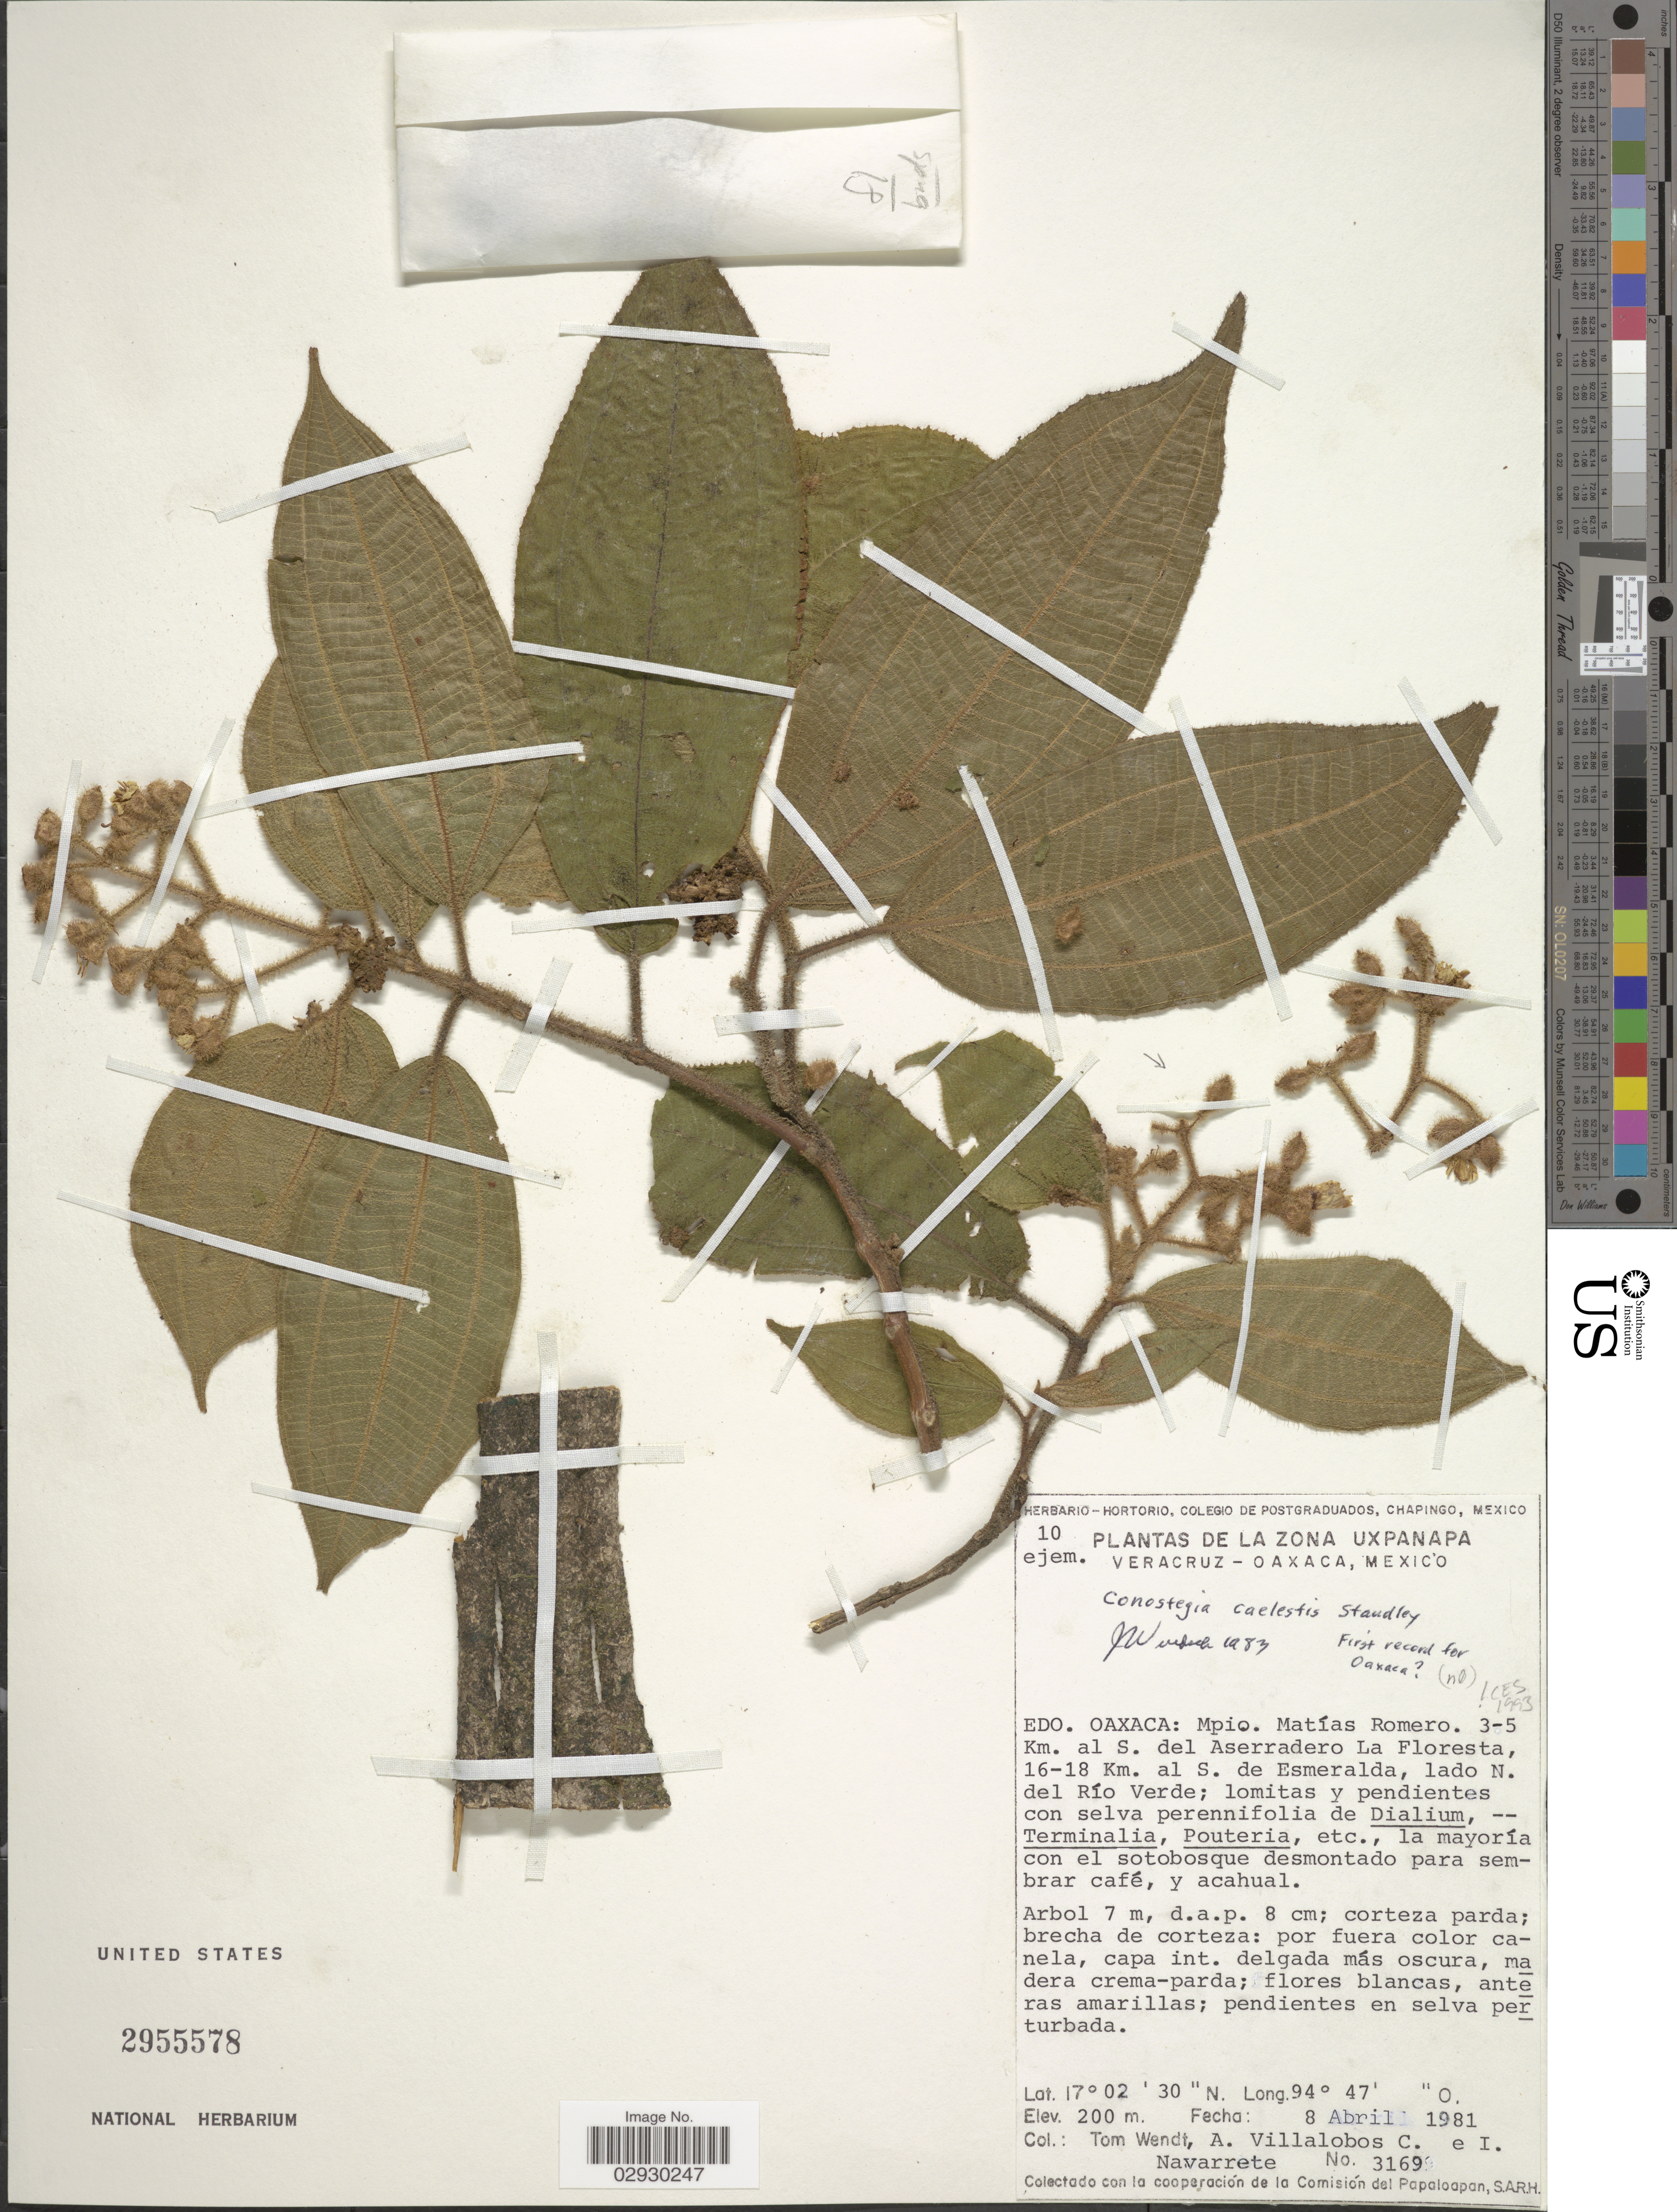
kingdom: Plantae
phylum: Tracheophyta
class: Magnoliopsida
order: Myrtales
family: Melastomataceae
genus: Conostegia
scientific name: Conostegia caelestis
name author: Standl.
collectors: T. L. Wendt, A. Villalobos C. & I. Navarrete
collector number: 3169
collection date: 1981-04-08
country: Mexico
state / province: Oaxaca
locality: Mpio. Matías Romero. 3-5 Km. al S. del Asserradero La Floresta, 16-18 Km. al S. de Esmeralda, lado N. del Río Verde.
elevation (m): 200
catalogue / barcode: US 2955578